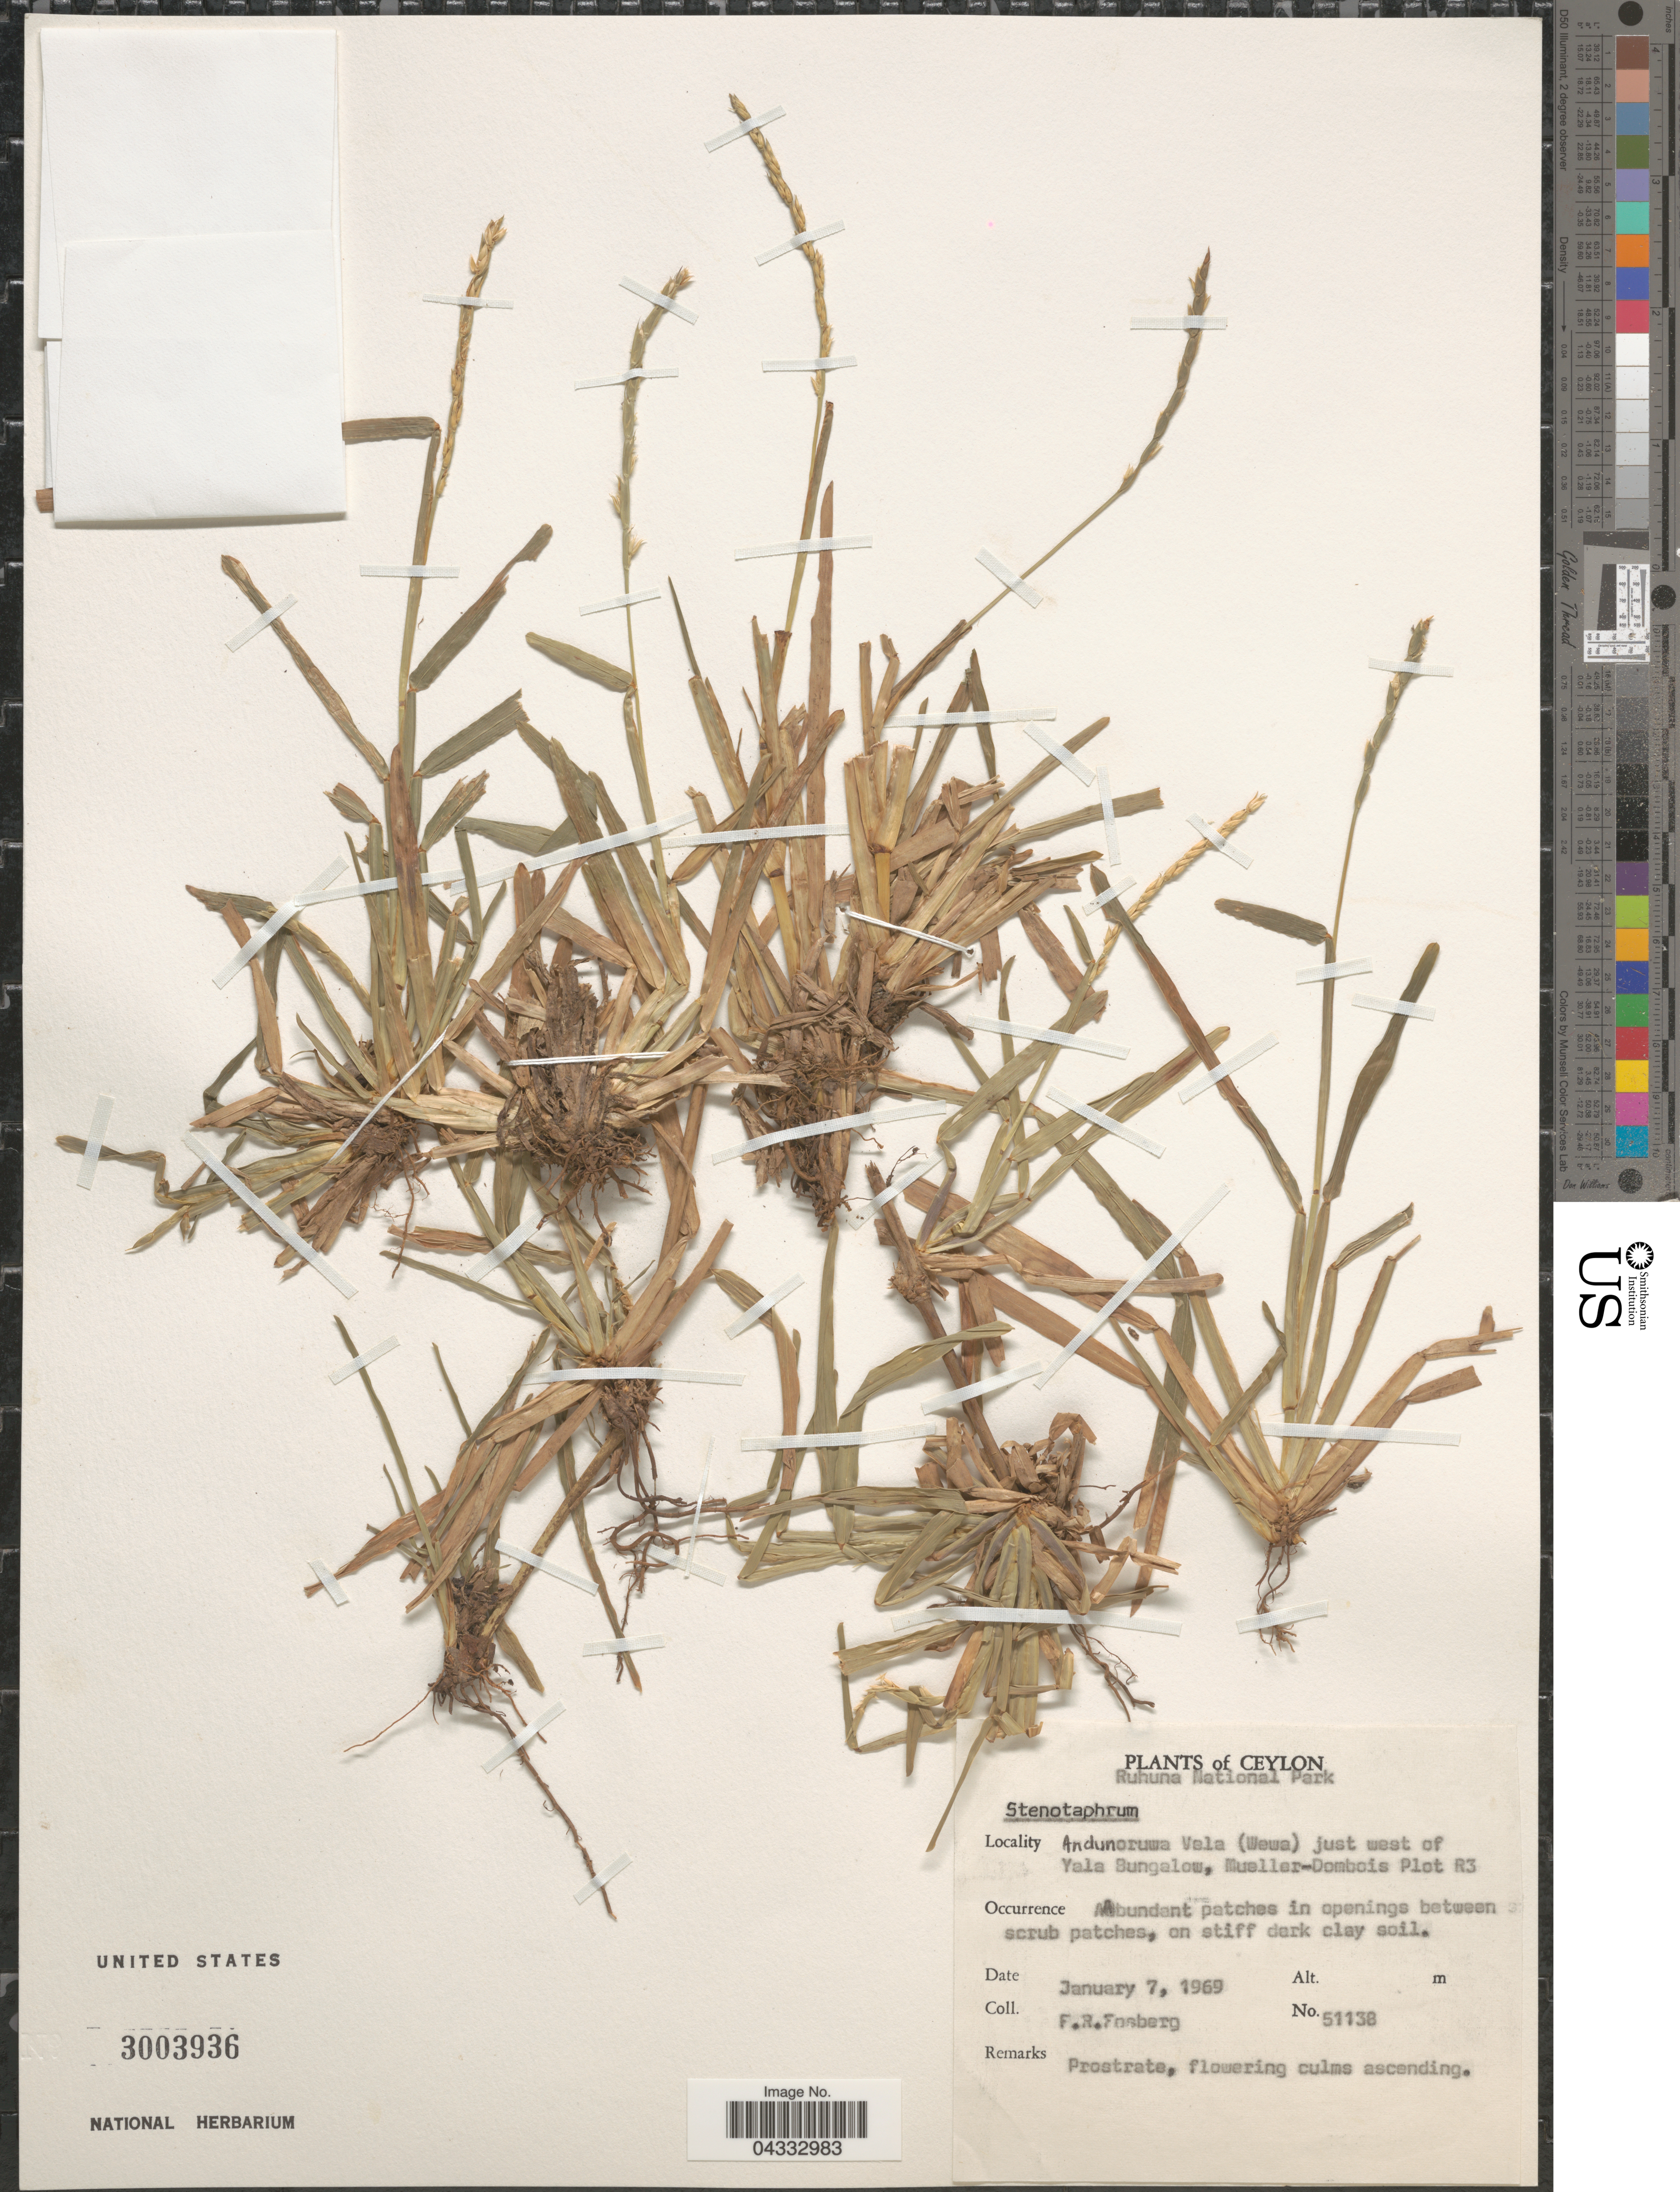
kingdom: Plantae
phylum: Tracheophyta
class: Liliopsida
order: Poales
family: Poaceae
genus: Stenotaphrum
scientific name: Stenotaphrum secundatum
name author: (Walter) Kuntze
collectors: F. R. Fosberg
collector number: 51138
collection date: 1969-01-07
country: Sri Lanka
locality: Ceylon. Ruhuna National Park. Andunoruwa Vela (Wewa) just west of Yala Bungalow, Mueller-Dombois Plot R3. Abundant patches in openings between scrub patches, on stiff dark clay soil.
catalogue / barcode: US 3003936